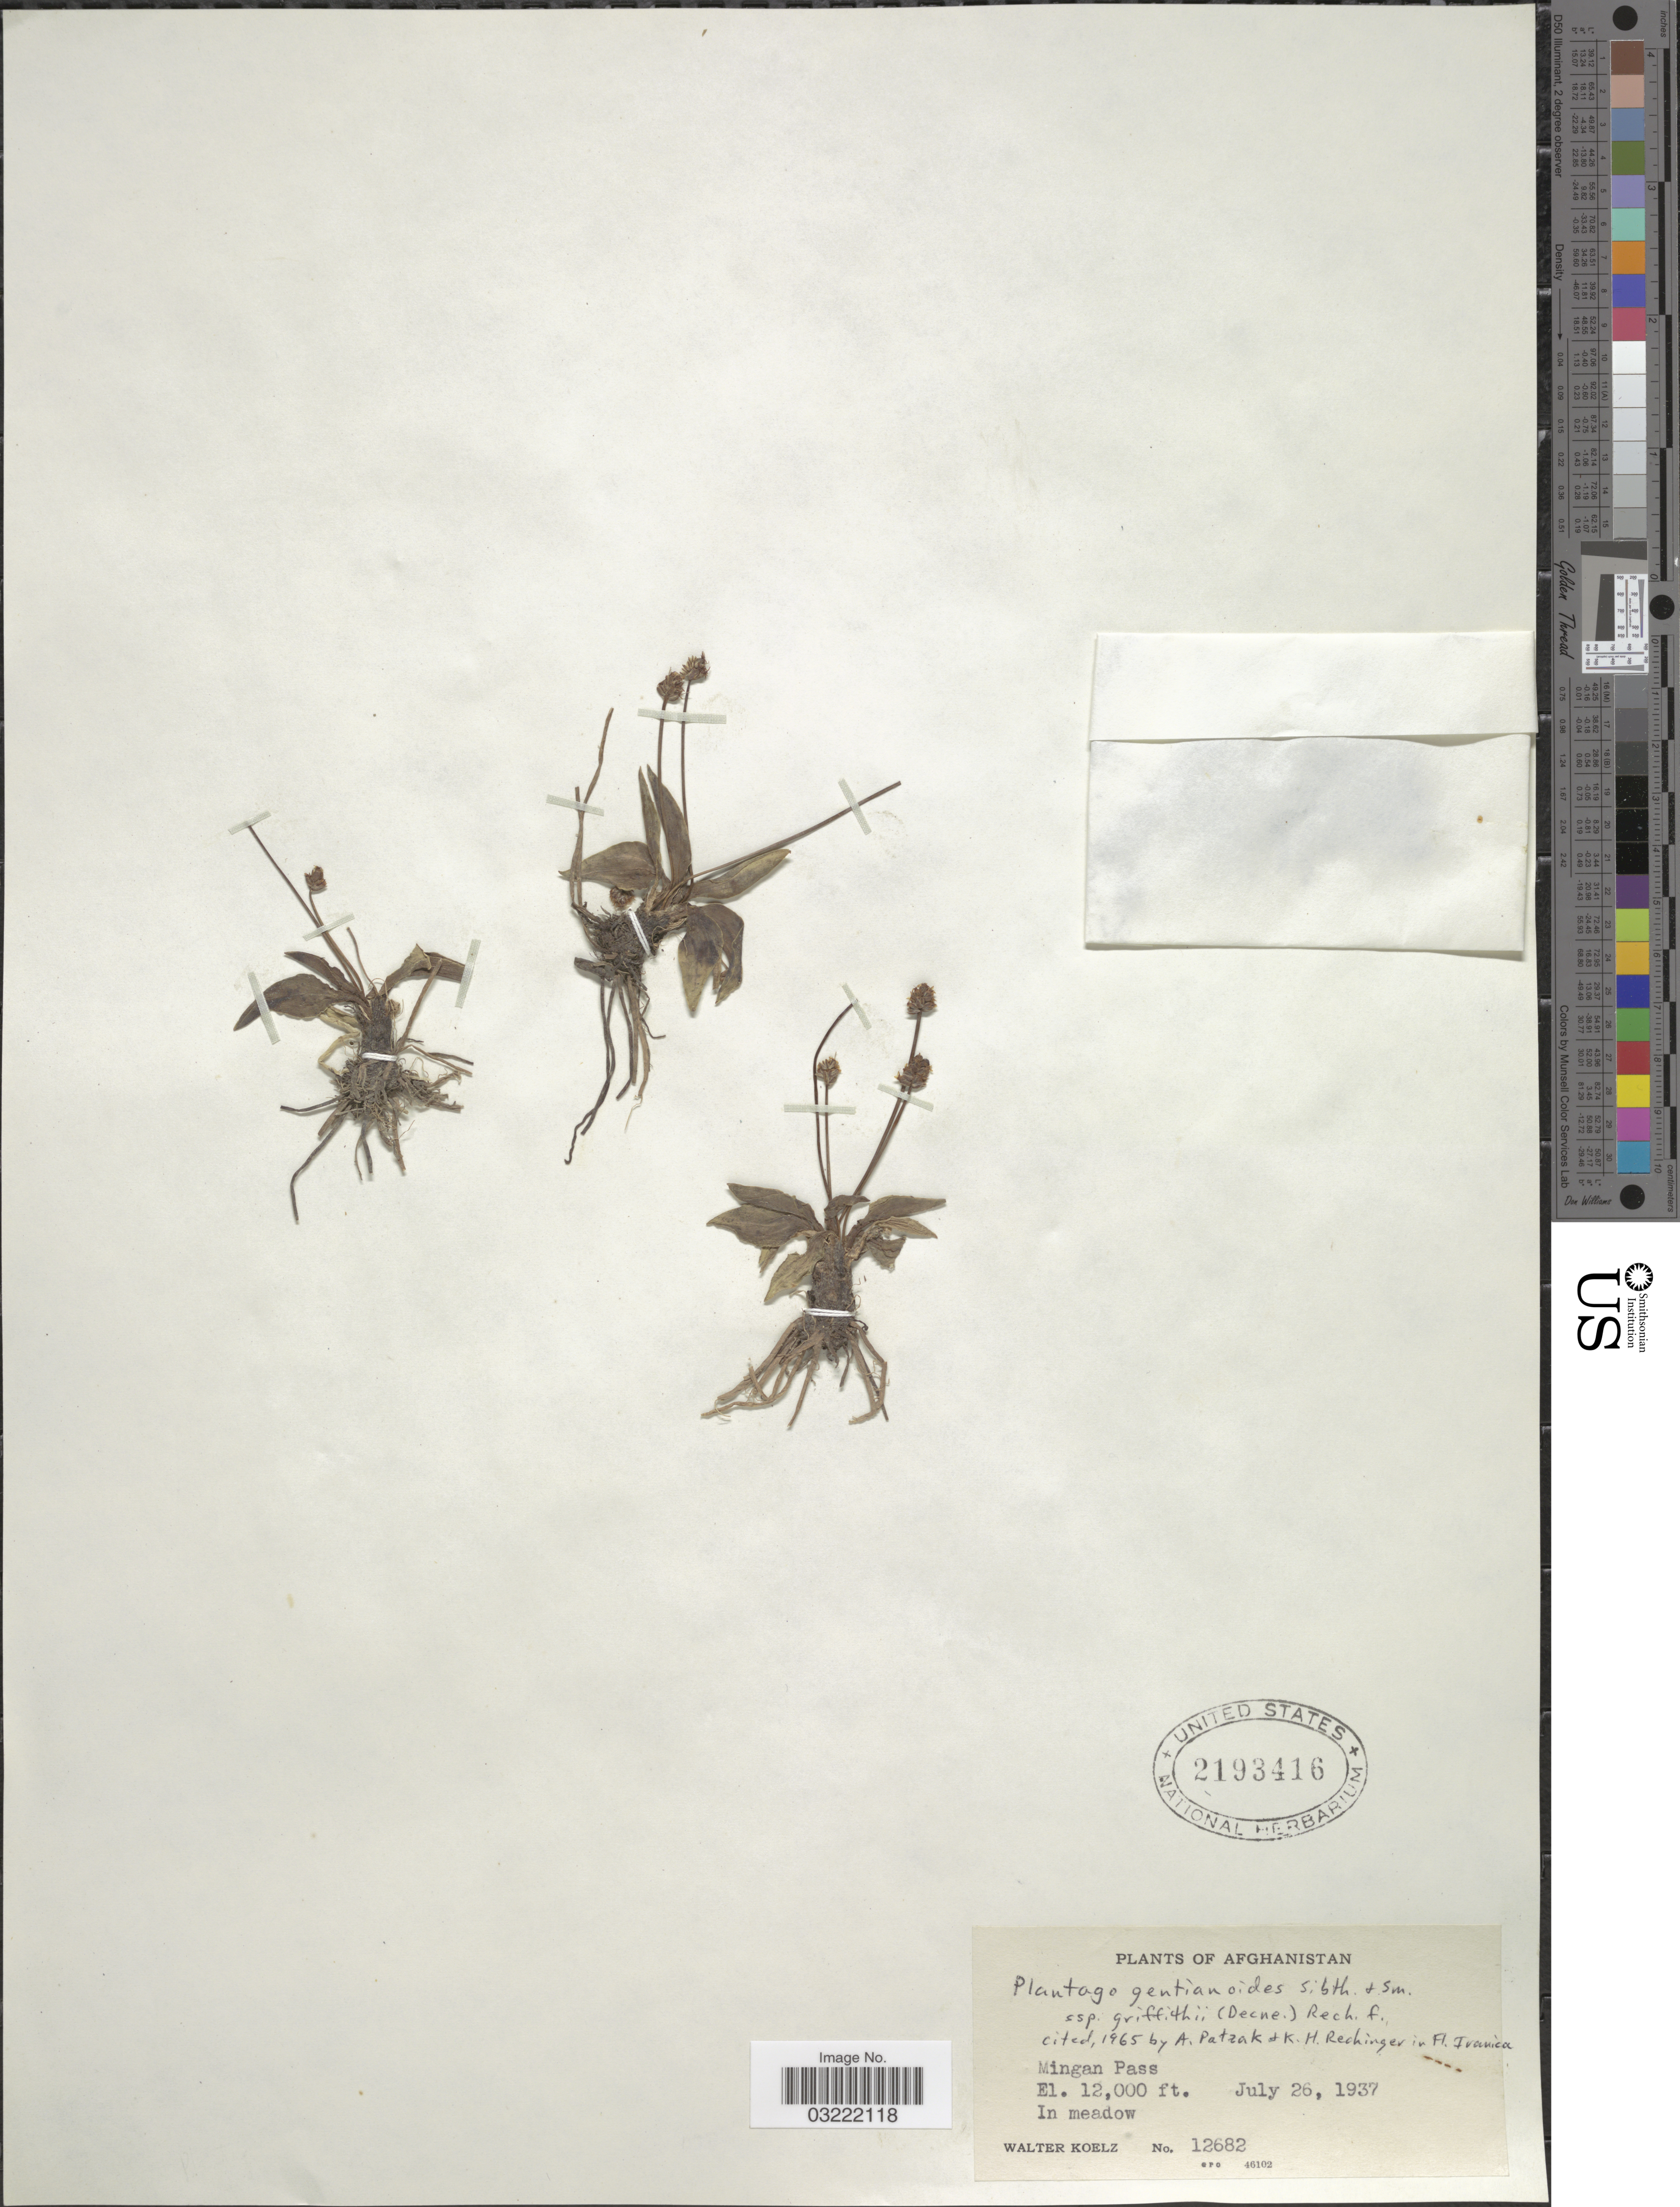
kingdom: Plantae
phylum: Tracheophyta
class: Magnoliopsida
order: Lamiales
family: Plantaginaceae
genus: Plantago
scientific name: Plantago gentianoides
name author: Sibth. & Sm.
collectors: W. N. Koelz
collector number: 12682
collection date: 1937-07-26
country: Afghanistan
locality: Mingan Pass.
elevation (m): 3658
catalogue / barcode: US 2193416